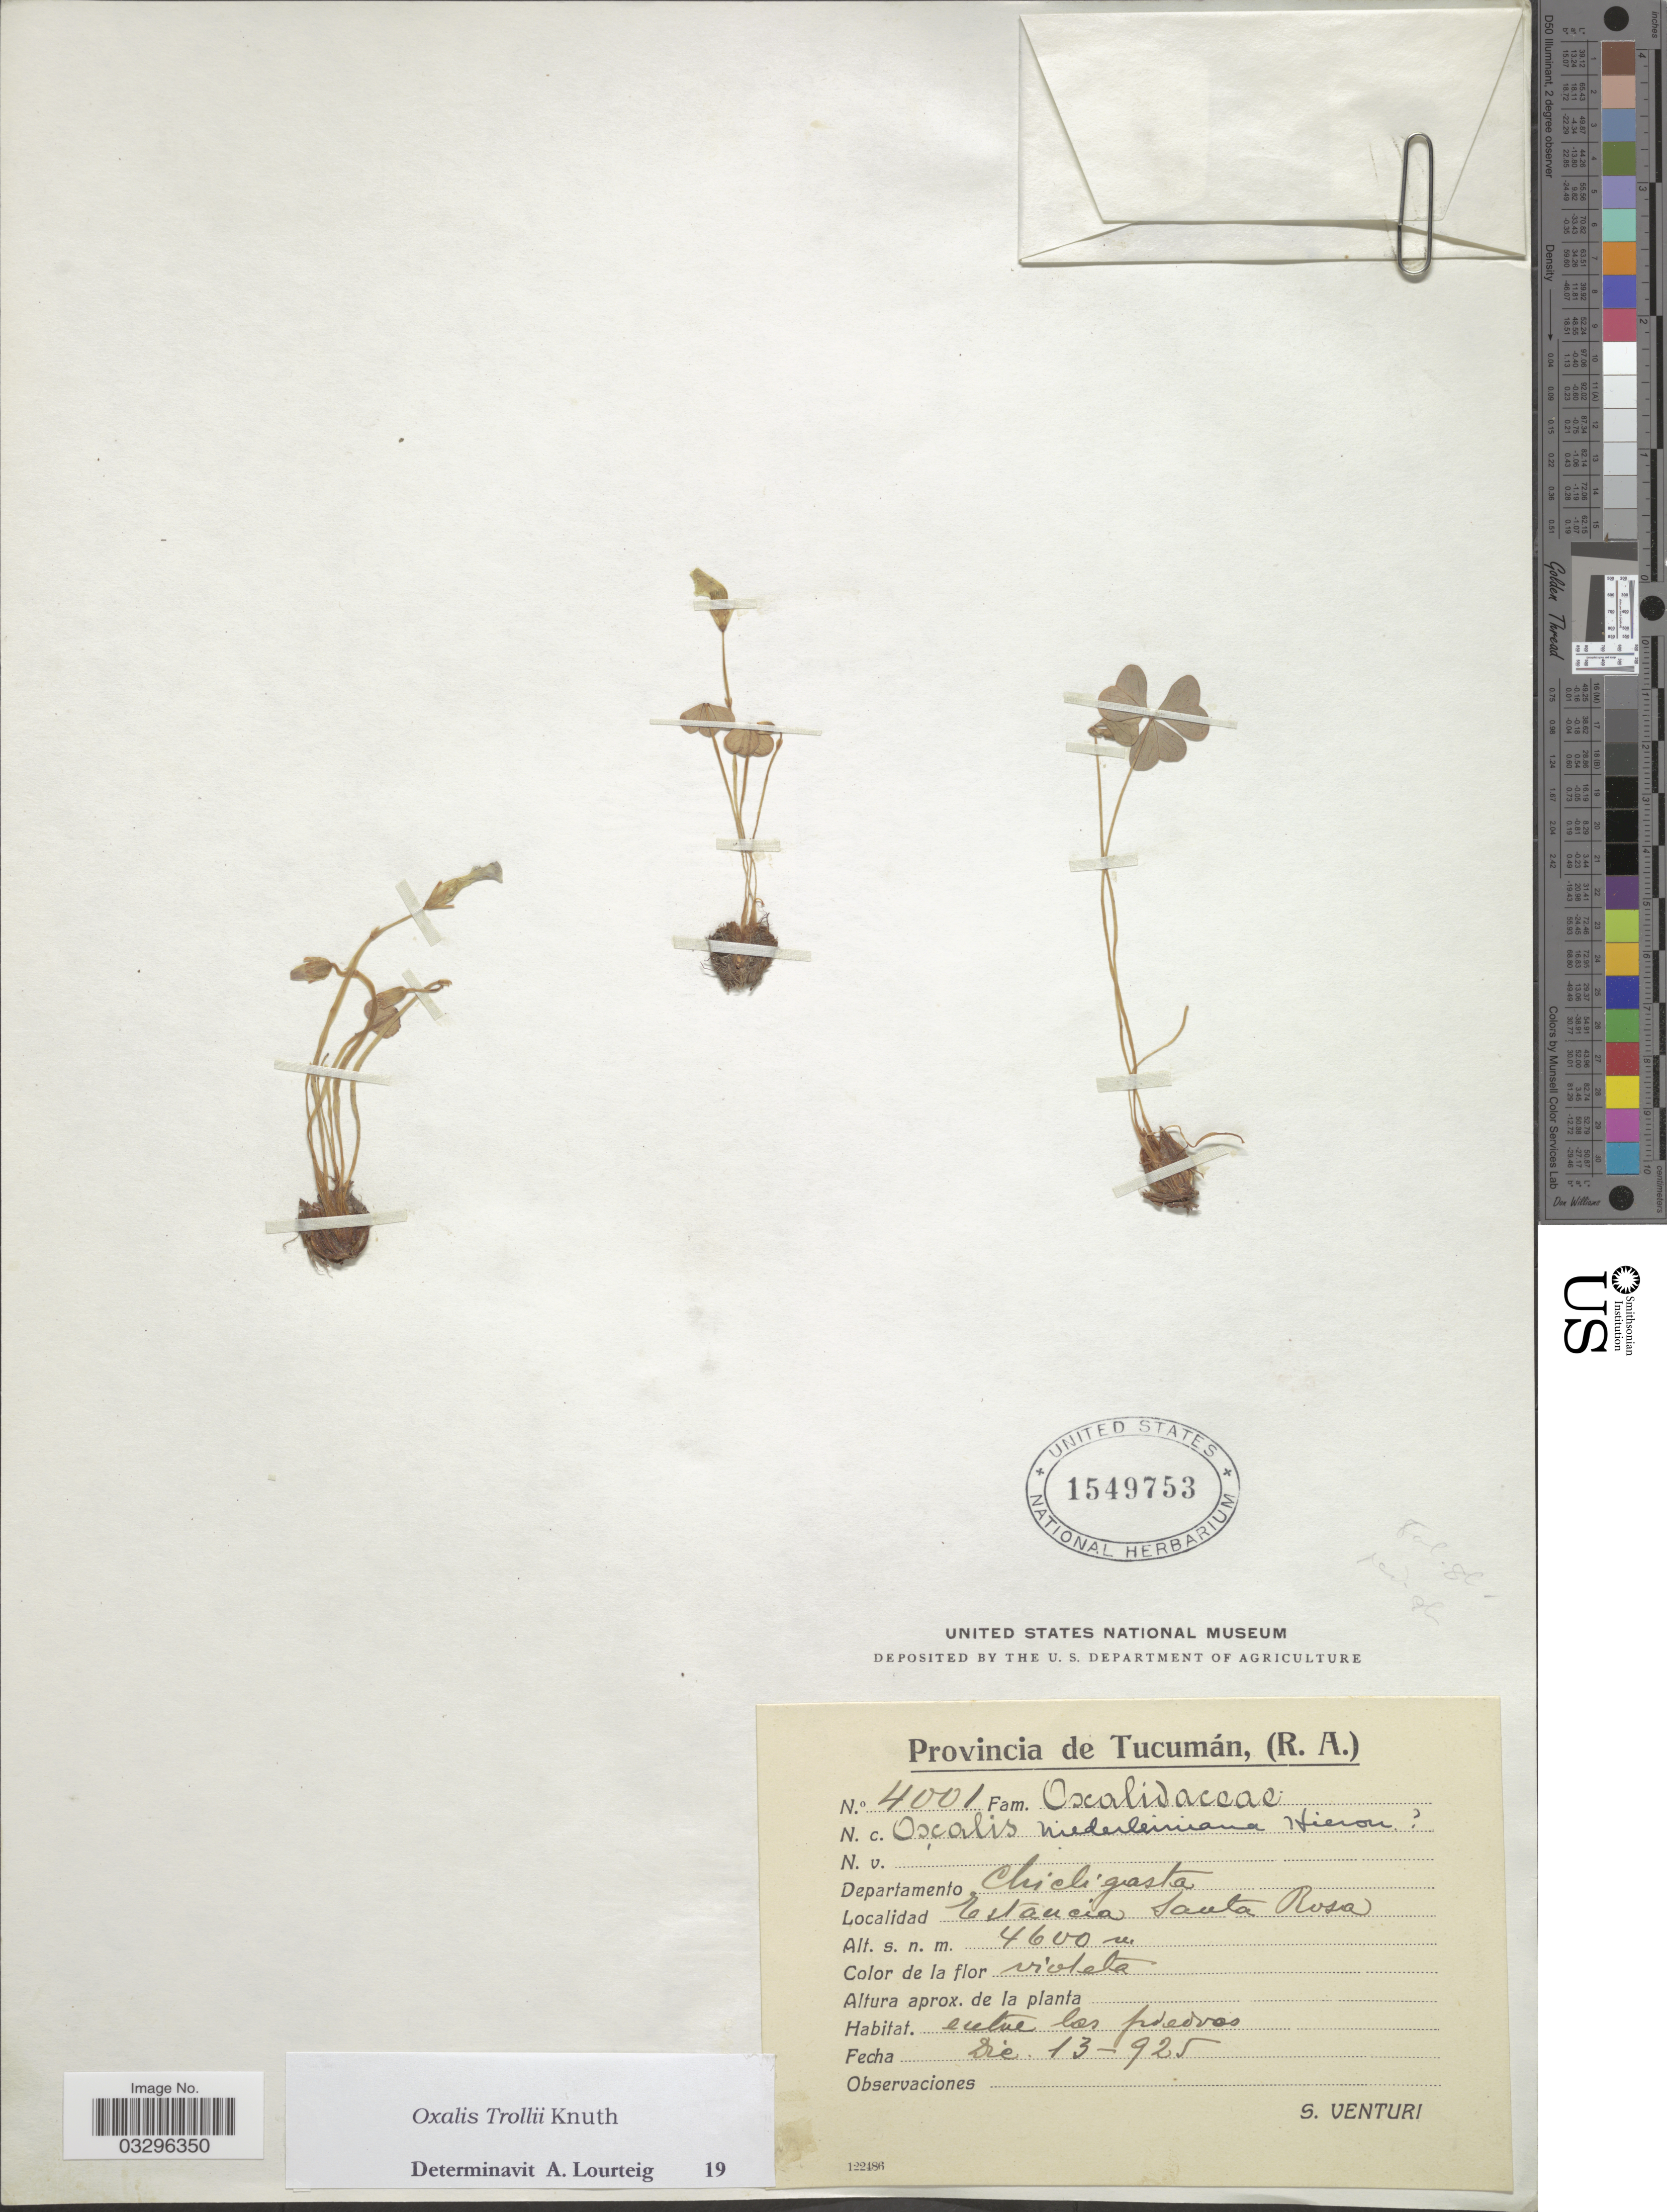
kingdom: Plantae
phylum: Tracheophyta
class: Magnoliopsida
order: Oxalidales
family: Oxalidaceae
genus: Oxalis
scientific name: Oxalis trollii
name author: R. Knuth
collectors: S. Venturi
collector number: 4001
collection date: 1925-12-13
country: Argentina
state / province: Tucuman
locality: Departamento Chicligasta. Estancia Santa Rosa.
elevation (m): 4600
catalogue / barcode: US 1549753